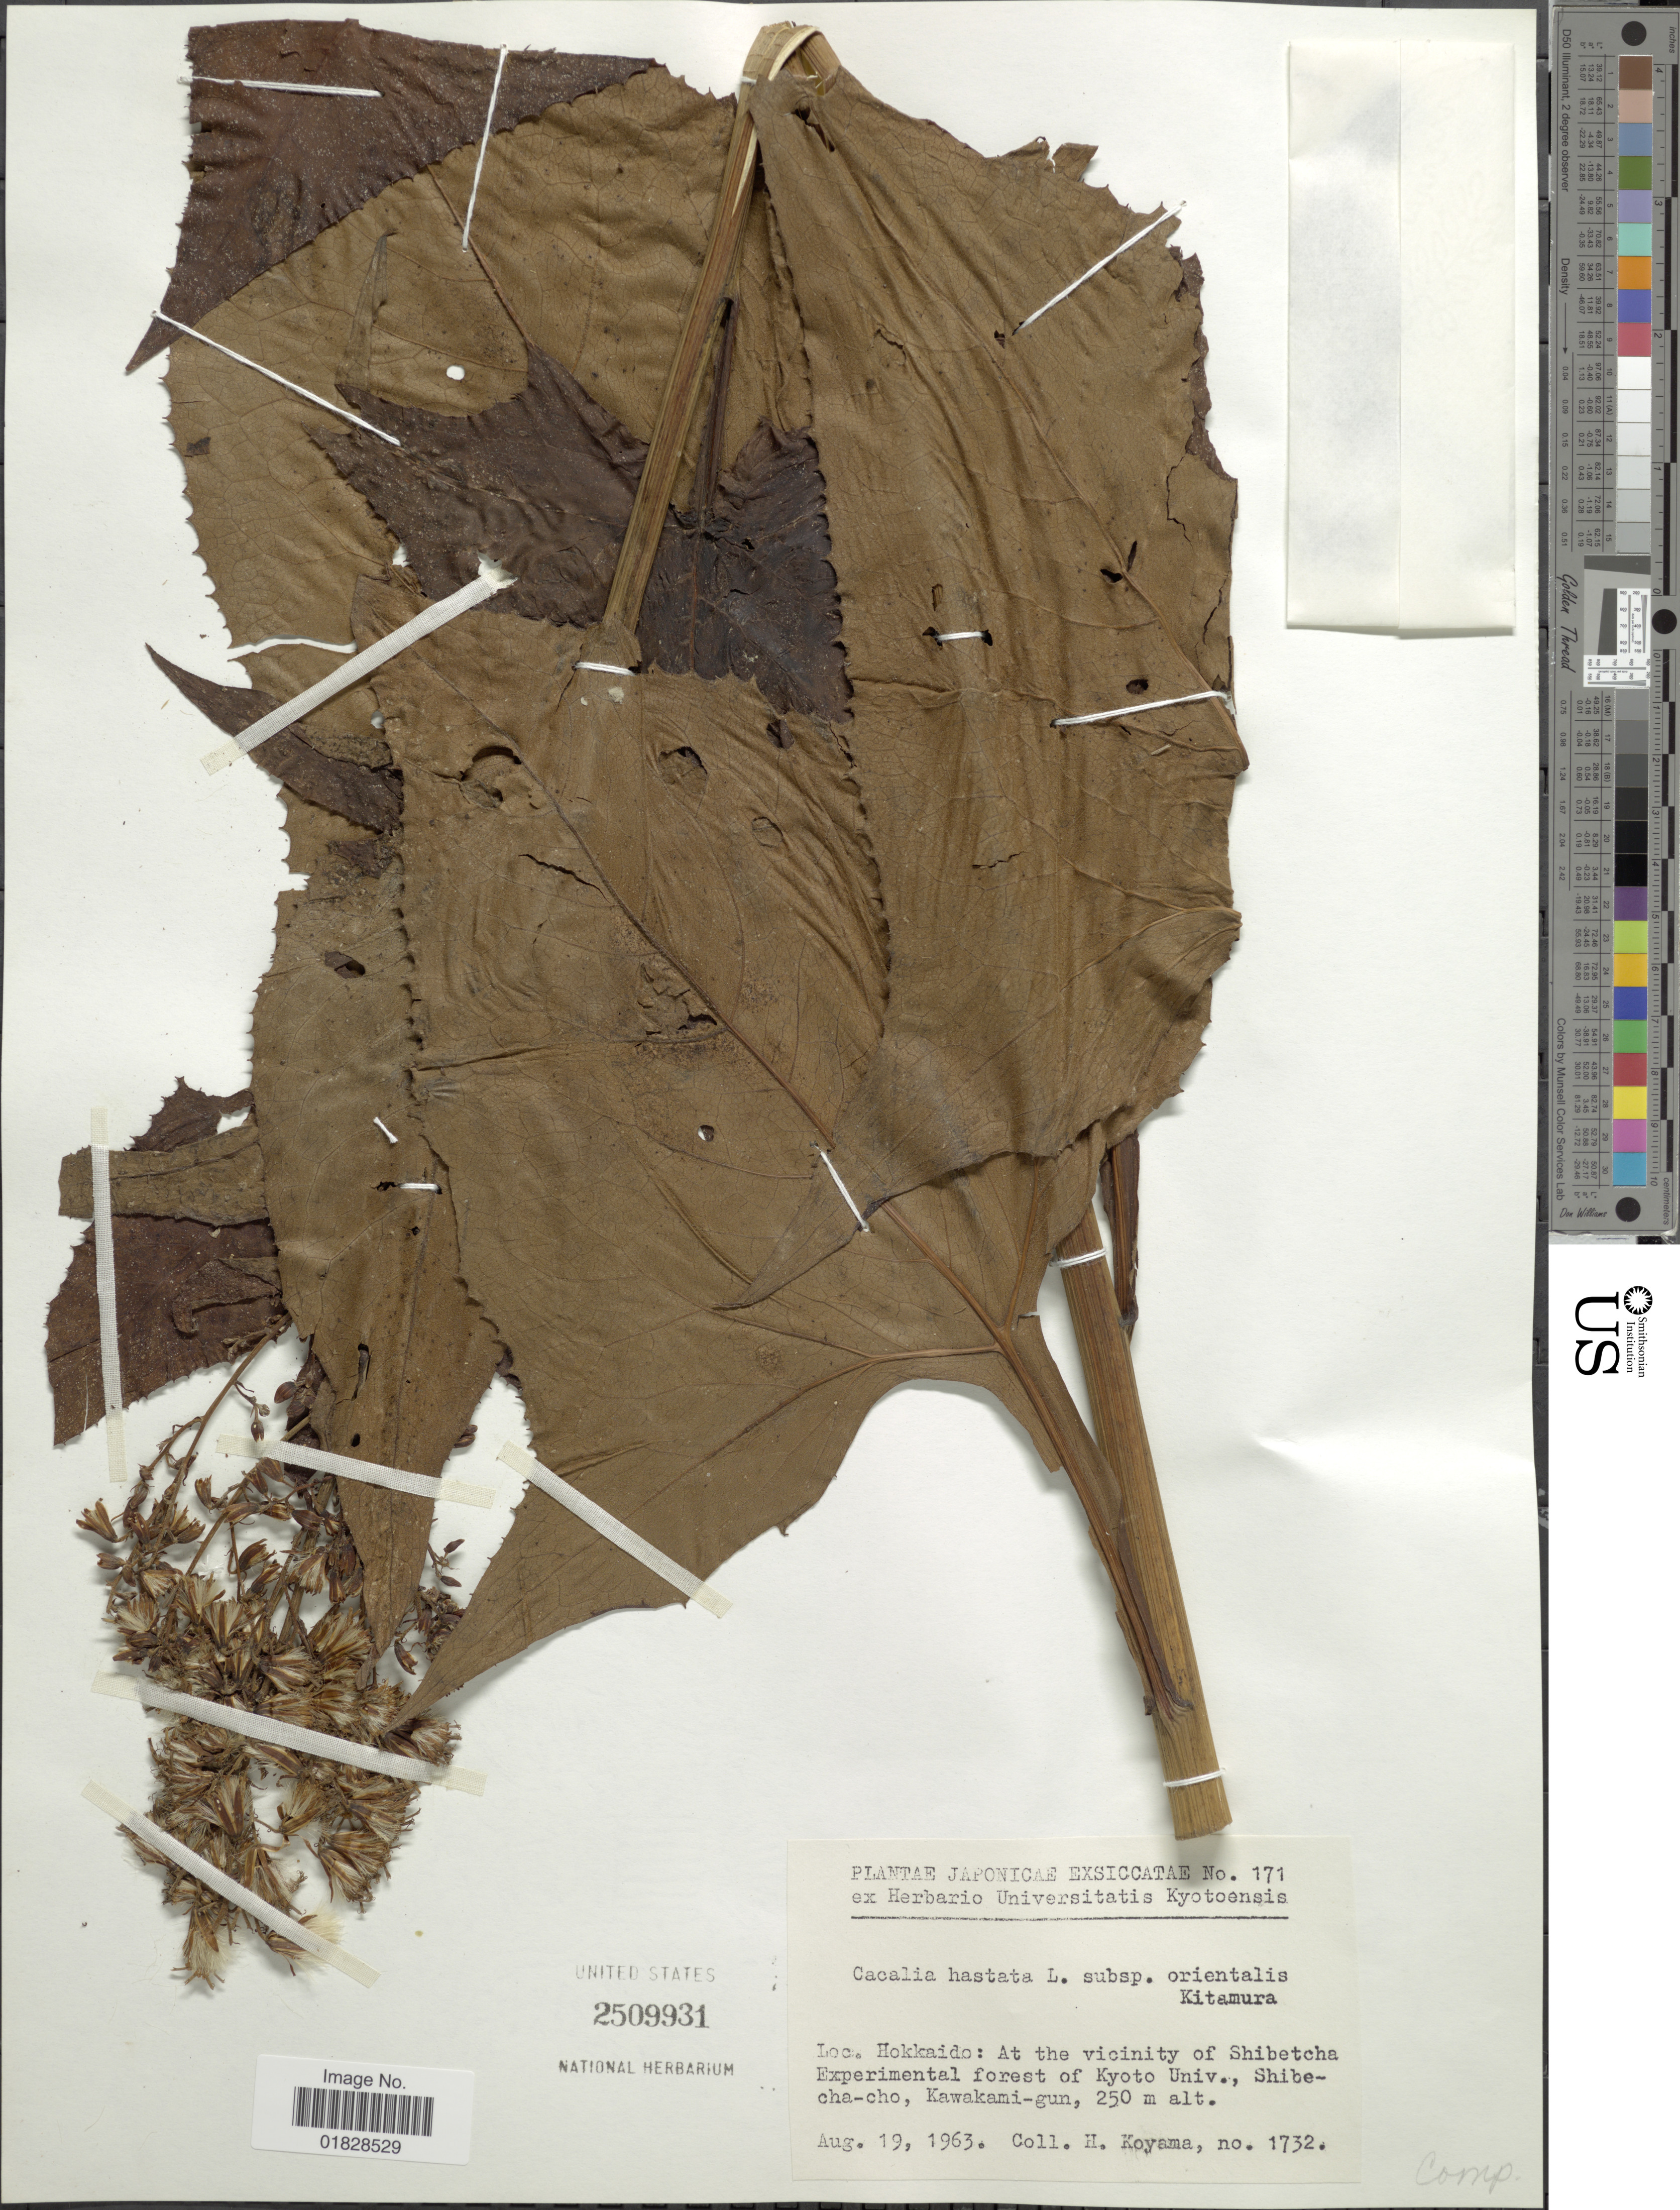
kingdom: Plantae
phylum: Tracheophyta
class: Magnoliopsida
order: Asterales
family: Asteraceae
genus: Parasenecio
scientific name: Parasenecio hastatus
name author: (L.) H. Koyama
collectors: H. Koyama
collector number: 1732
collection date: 1963-08-19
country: Japan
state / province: Hokkaidō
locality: Hokkaido: At the vicinity of Shibetcha Experimental forest of Kyoto Univ., Shibecha-cho, Kawakami-gun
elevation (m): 250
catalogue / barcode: US 2509931